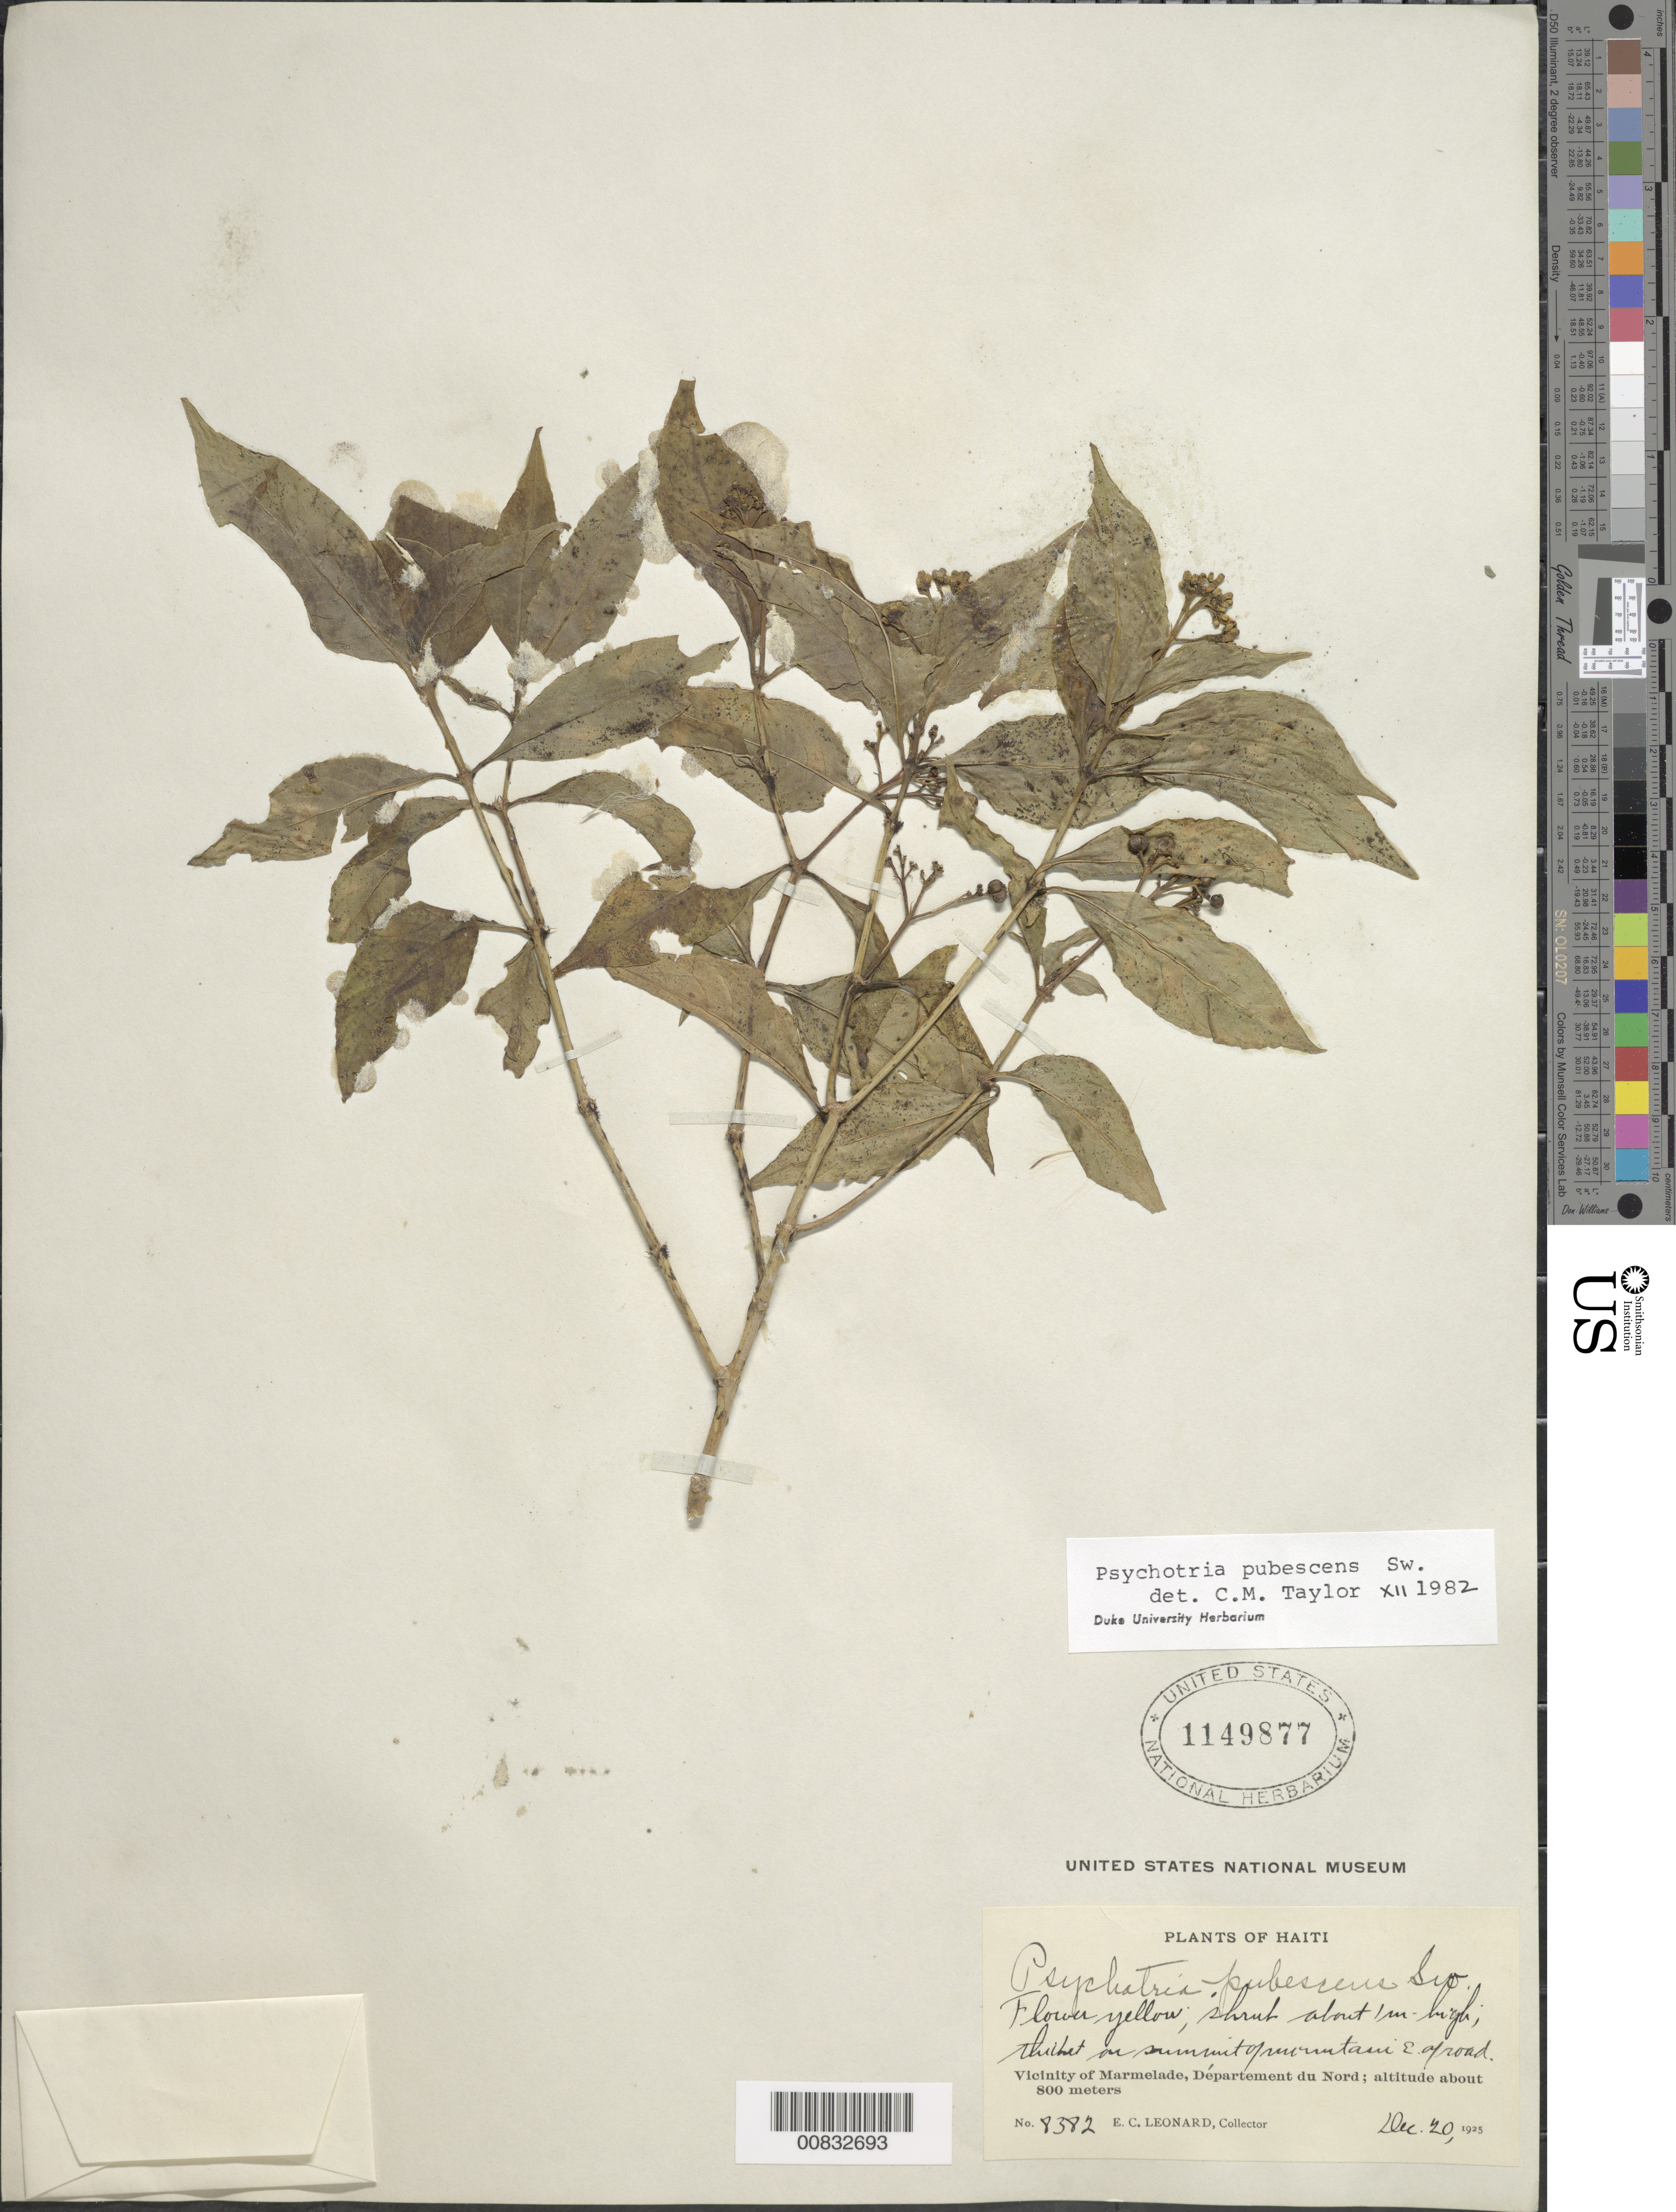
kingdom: Plantae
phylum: Tracheophyta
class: Magnoliopsida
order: Gentianales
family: Rubiaceae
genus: Psychotria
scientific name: Psychotria pubescens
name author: Sw.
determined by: Taylor, Charlotte M.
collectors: E. C. Leonard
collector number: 8382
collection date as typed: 20 Dec 1925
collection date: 1925-12-20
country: Haiti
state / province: Nord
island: Hispaniola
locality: Vicinity of Marmelade, E of road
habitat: Thicket on mountain summit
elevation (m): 800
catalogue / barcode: US 1149877